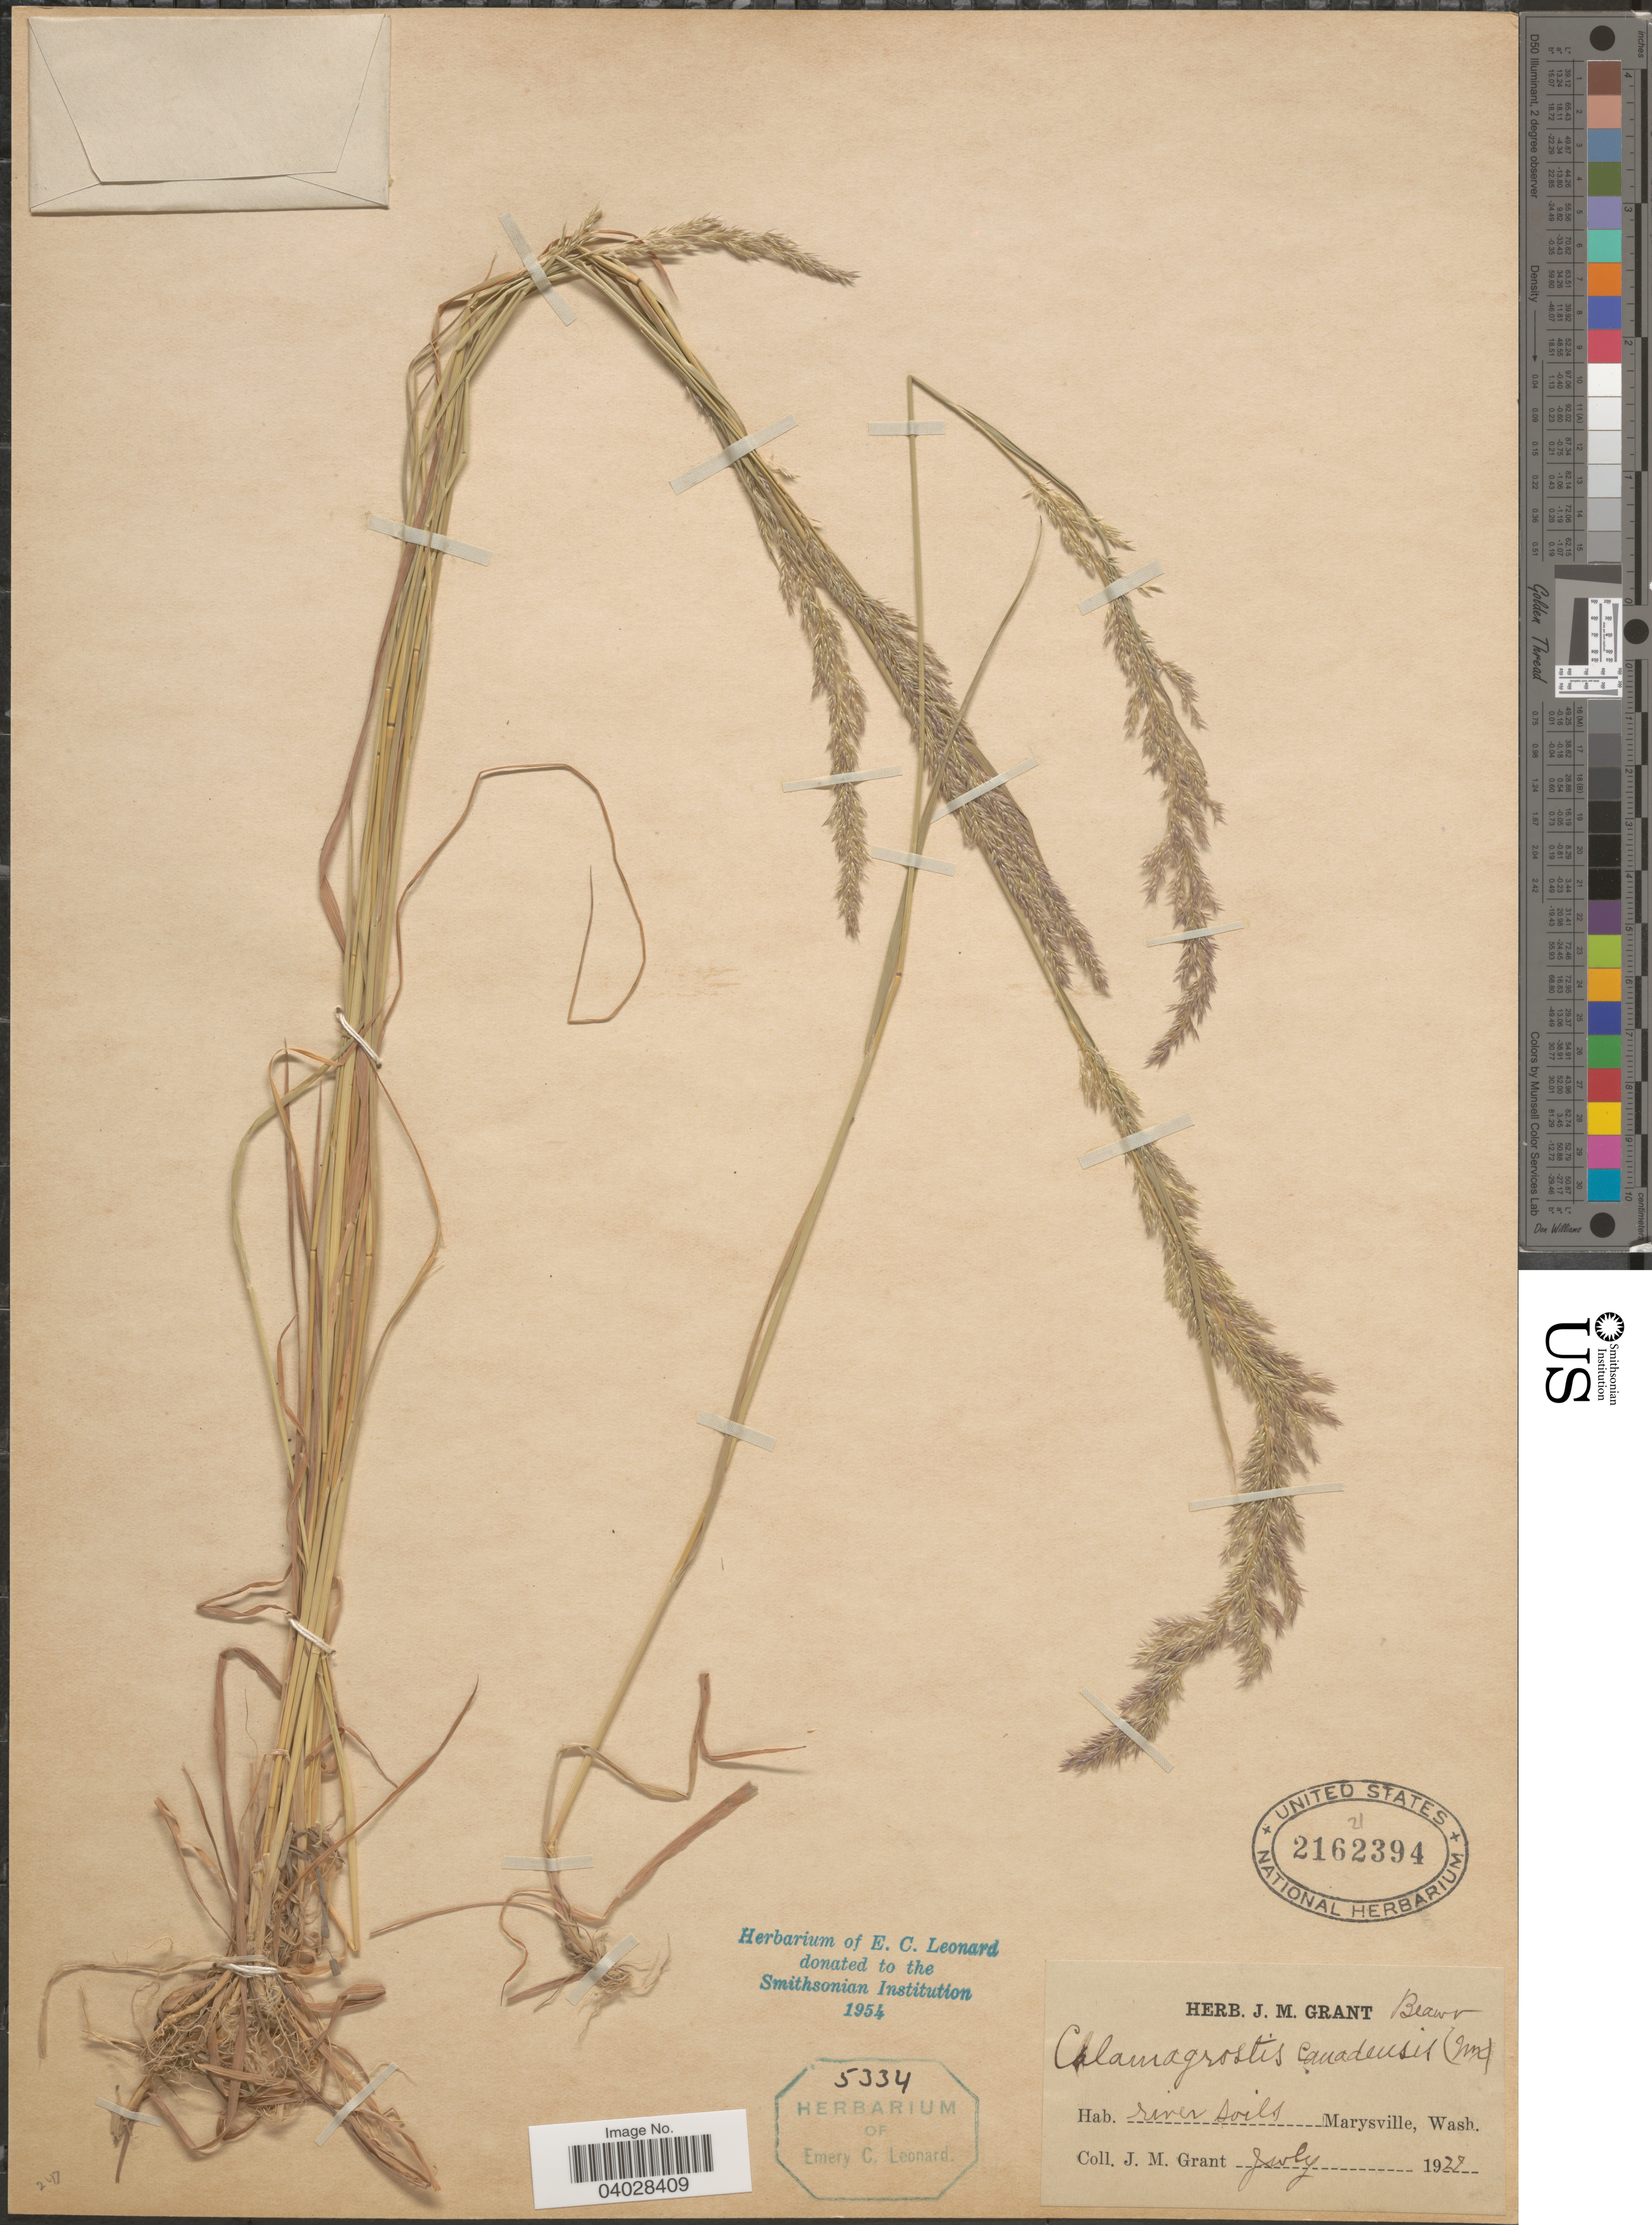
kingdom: Plantae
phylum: Tracheophyta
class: Liliopsida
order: Poales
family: Poaceae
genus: Calamagrostis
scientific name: Calamagrostis canadensis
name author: (Michx.) P. Beauv.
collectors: J. M. Grant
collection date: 1927-07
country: United States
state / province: Washington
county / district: Snohomish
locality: River soils, Marysville.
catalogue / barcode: US 2162394